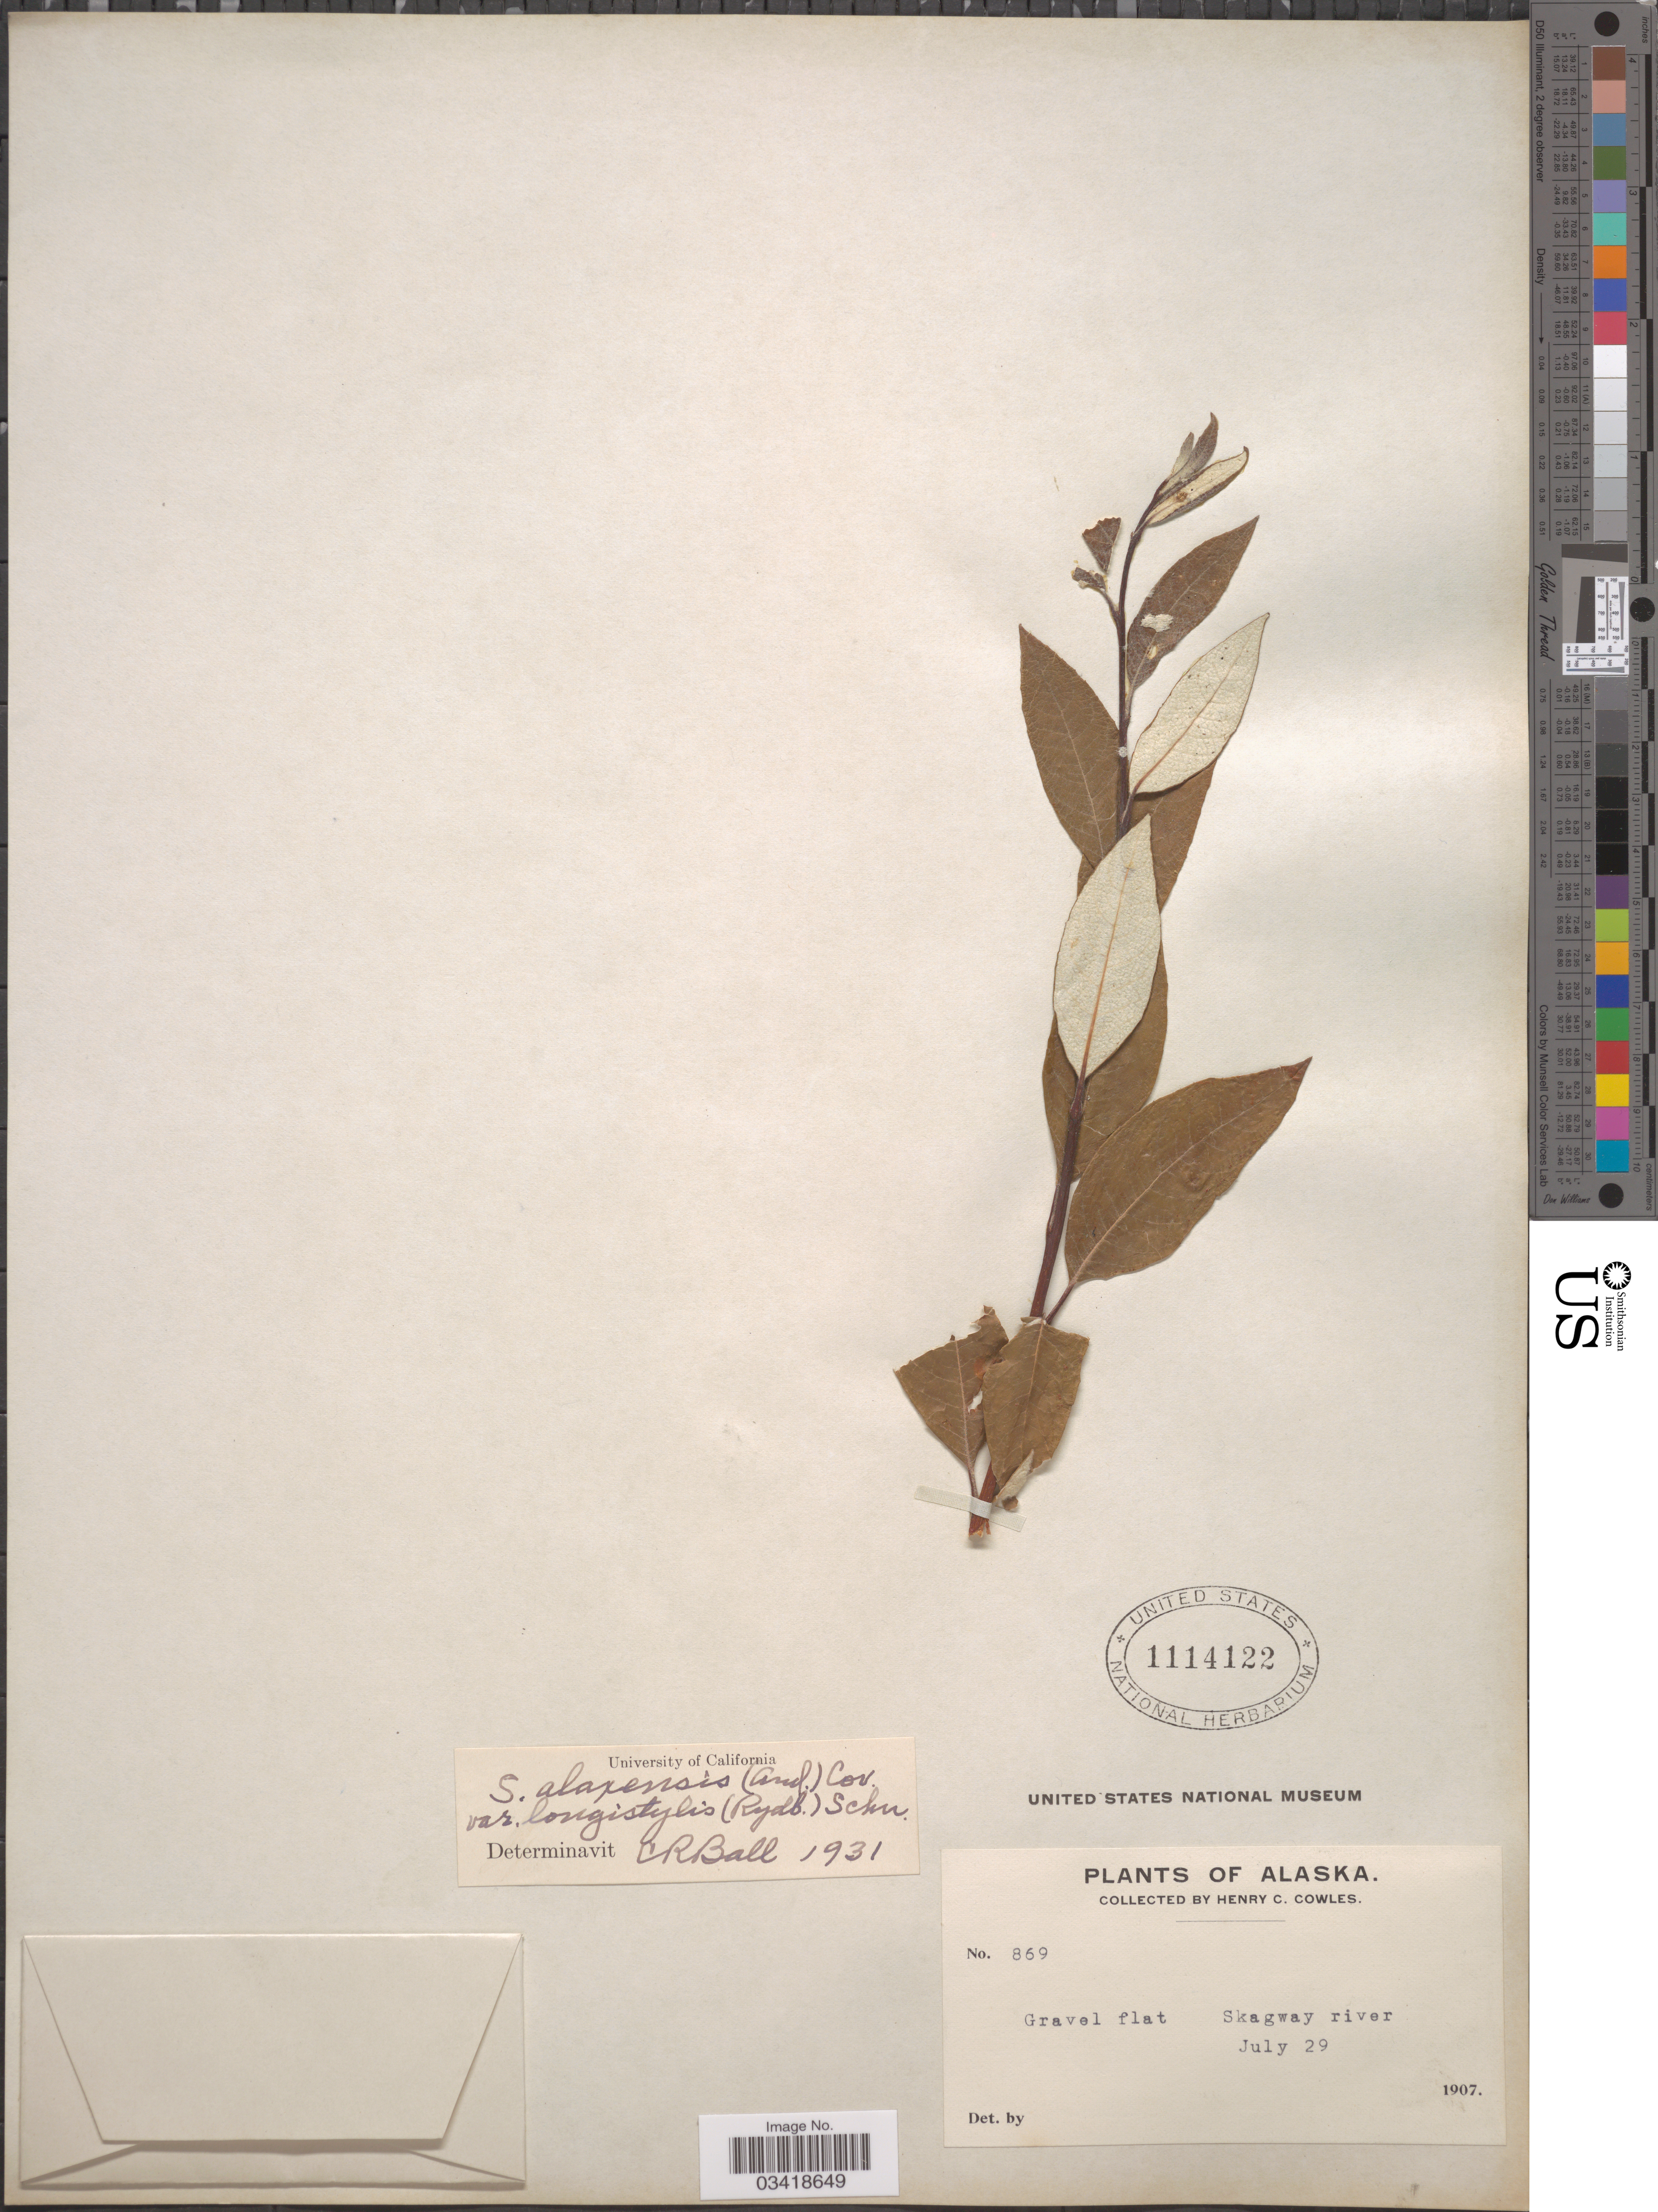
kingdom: Plantae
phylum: Tracheophyta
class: Magnoliopsida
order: Malpighiales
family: Salicaceae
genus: Salix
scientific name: Salix alaxensis var. longistylis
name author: (Rydb.) C.K. Schneid.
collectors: H. Cowles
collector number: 869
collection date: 1907-07-29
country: United States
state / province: Alaska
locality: Gravel flat. Skagway river.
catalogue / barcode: US 1114122